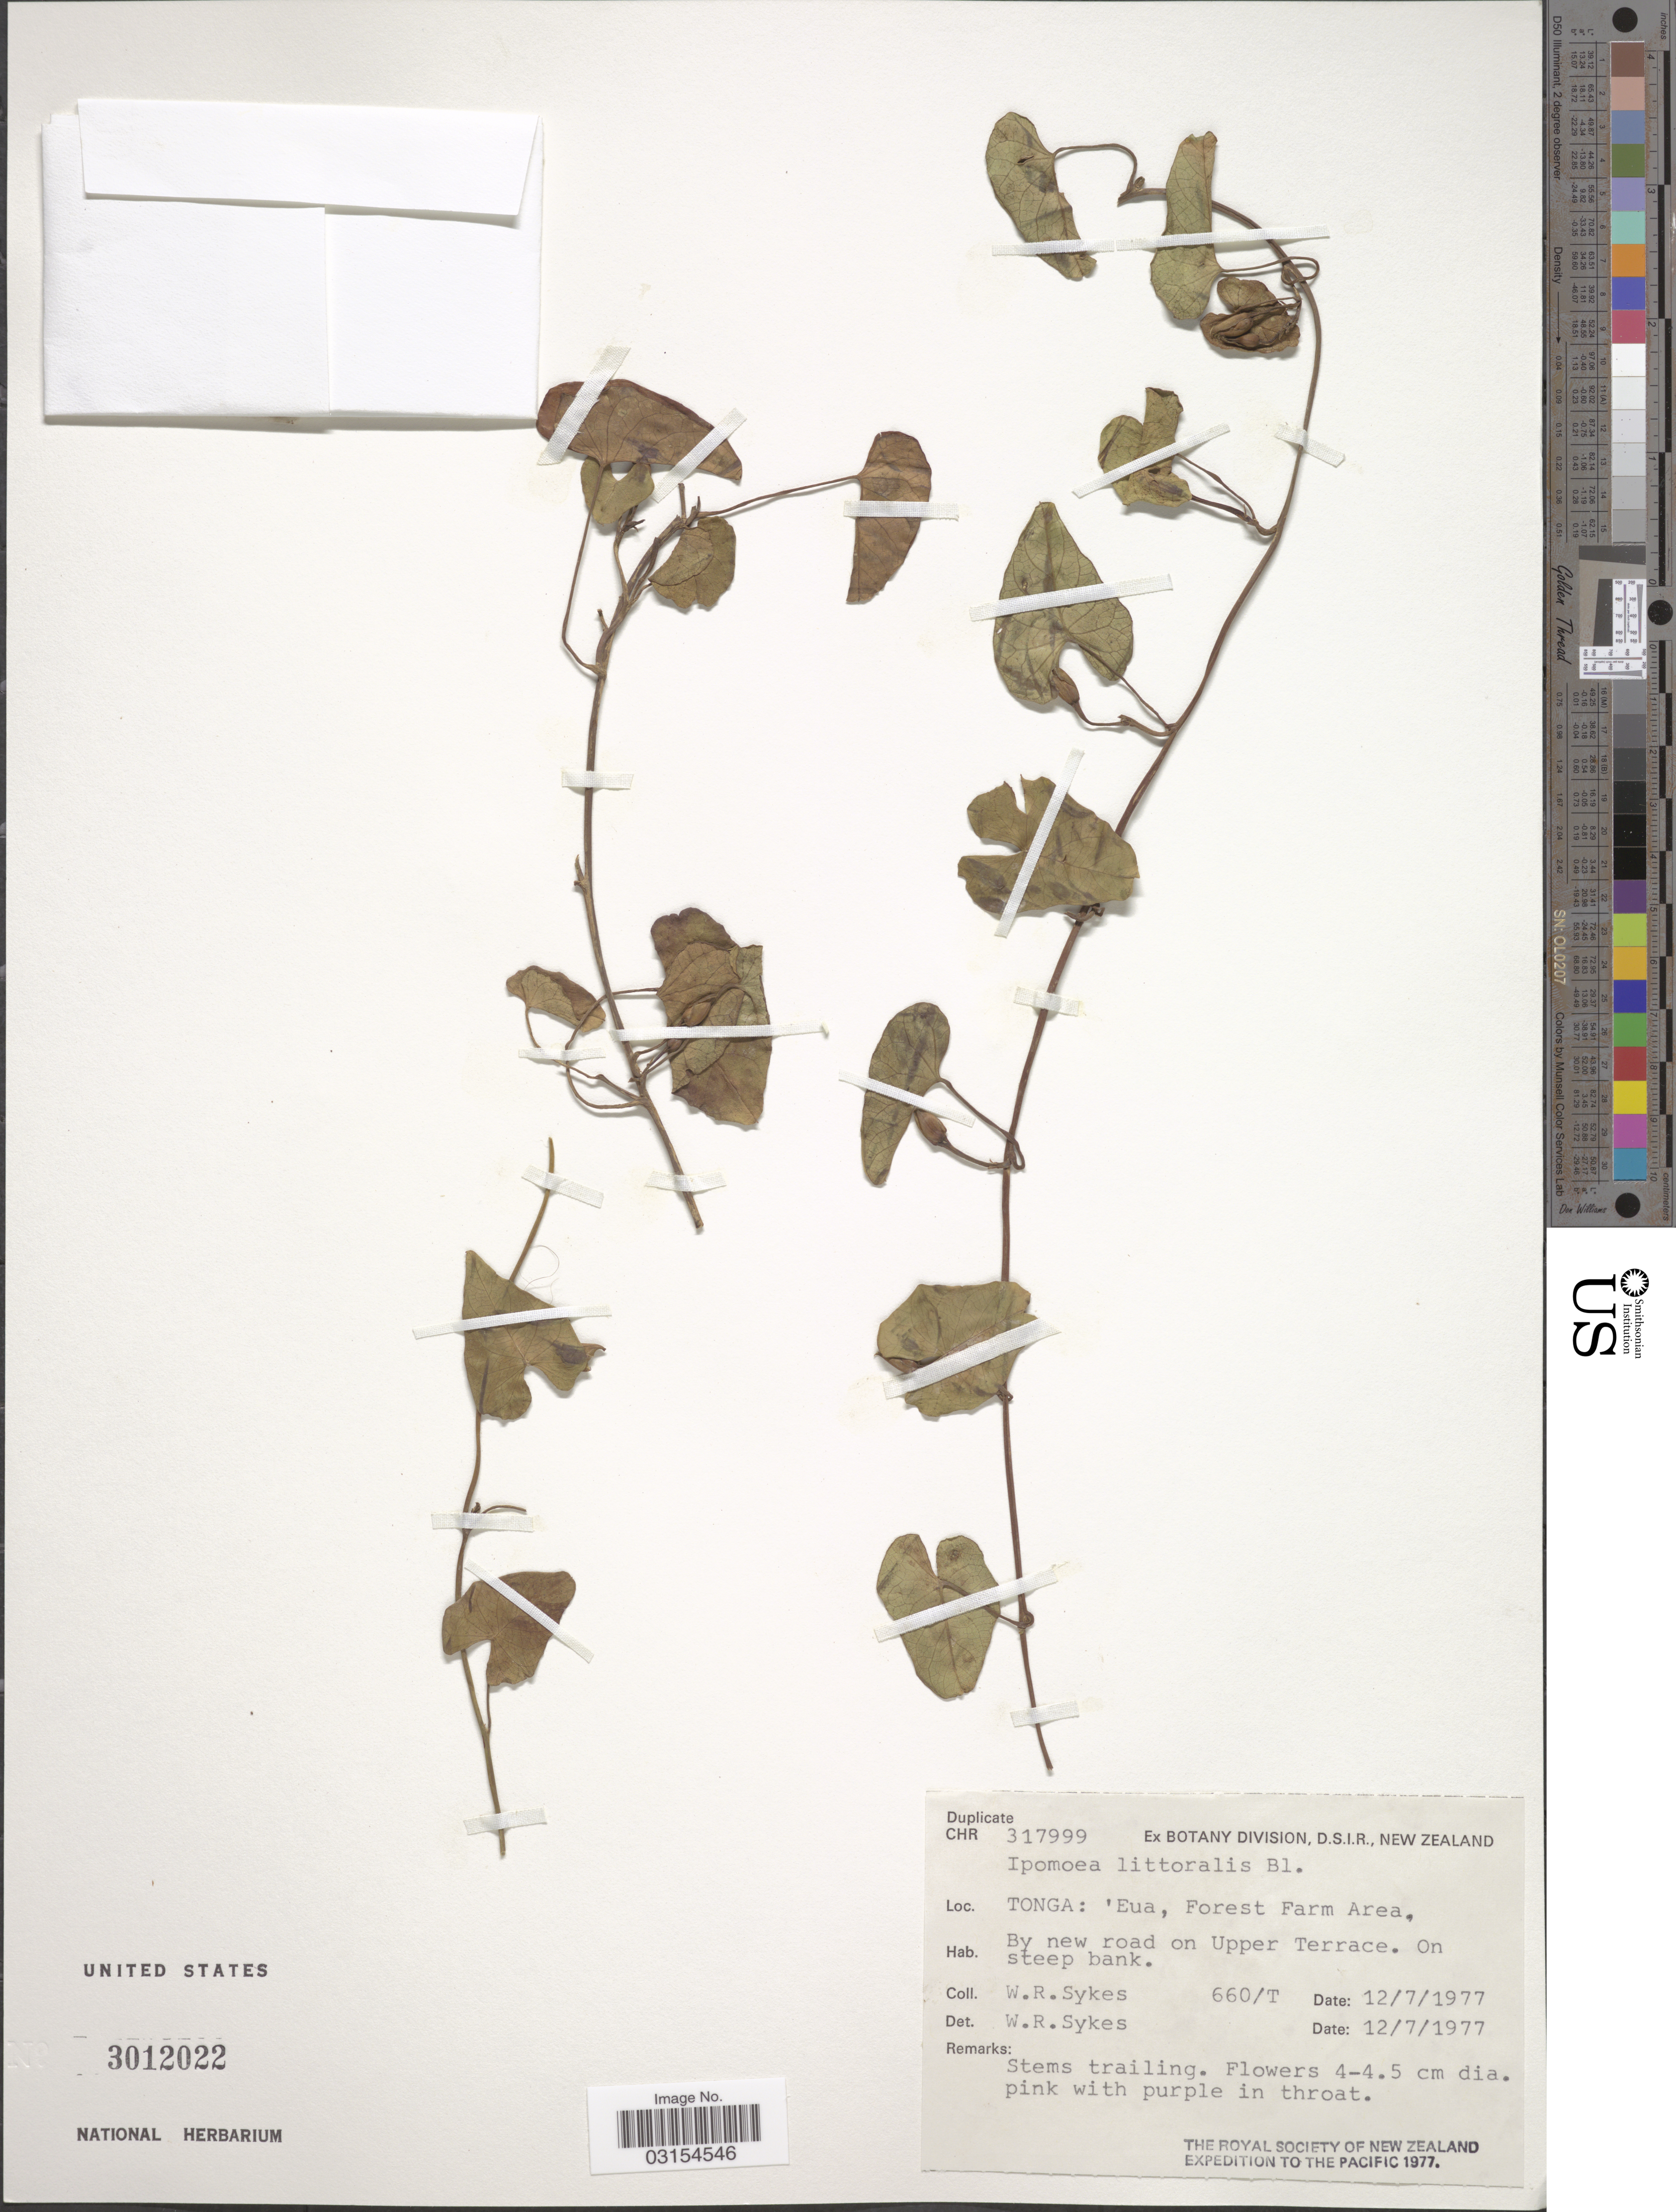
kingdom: Plantae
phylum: Tracheophyta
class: Magnoliopsida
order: Solanales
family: Convolvulaceae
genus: Ipomoea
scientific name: Ipomoea littoralis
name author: Blume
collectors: W. R. Sykes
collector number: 660/T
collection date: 1977-07-12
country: Tonga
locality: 'Eua, Forest Farm Area. By new road on Upper Terrace. On steep bank.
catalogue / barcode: US 3012022